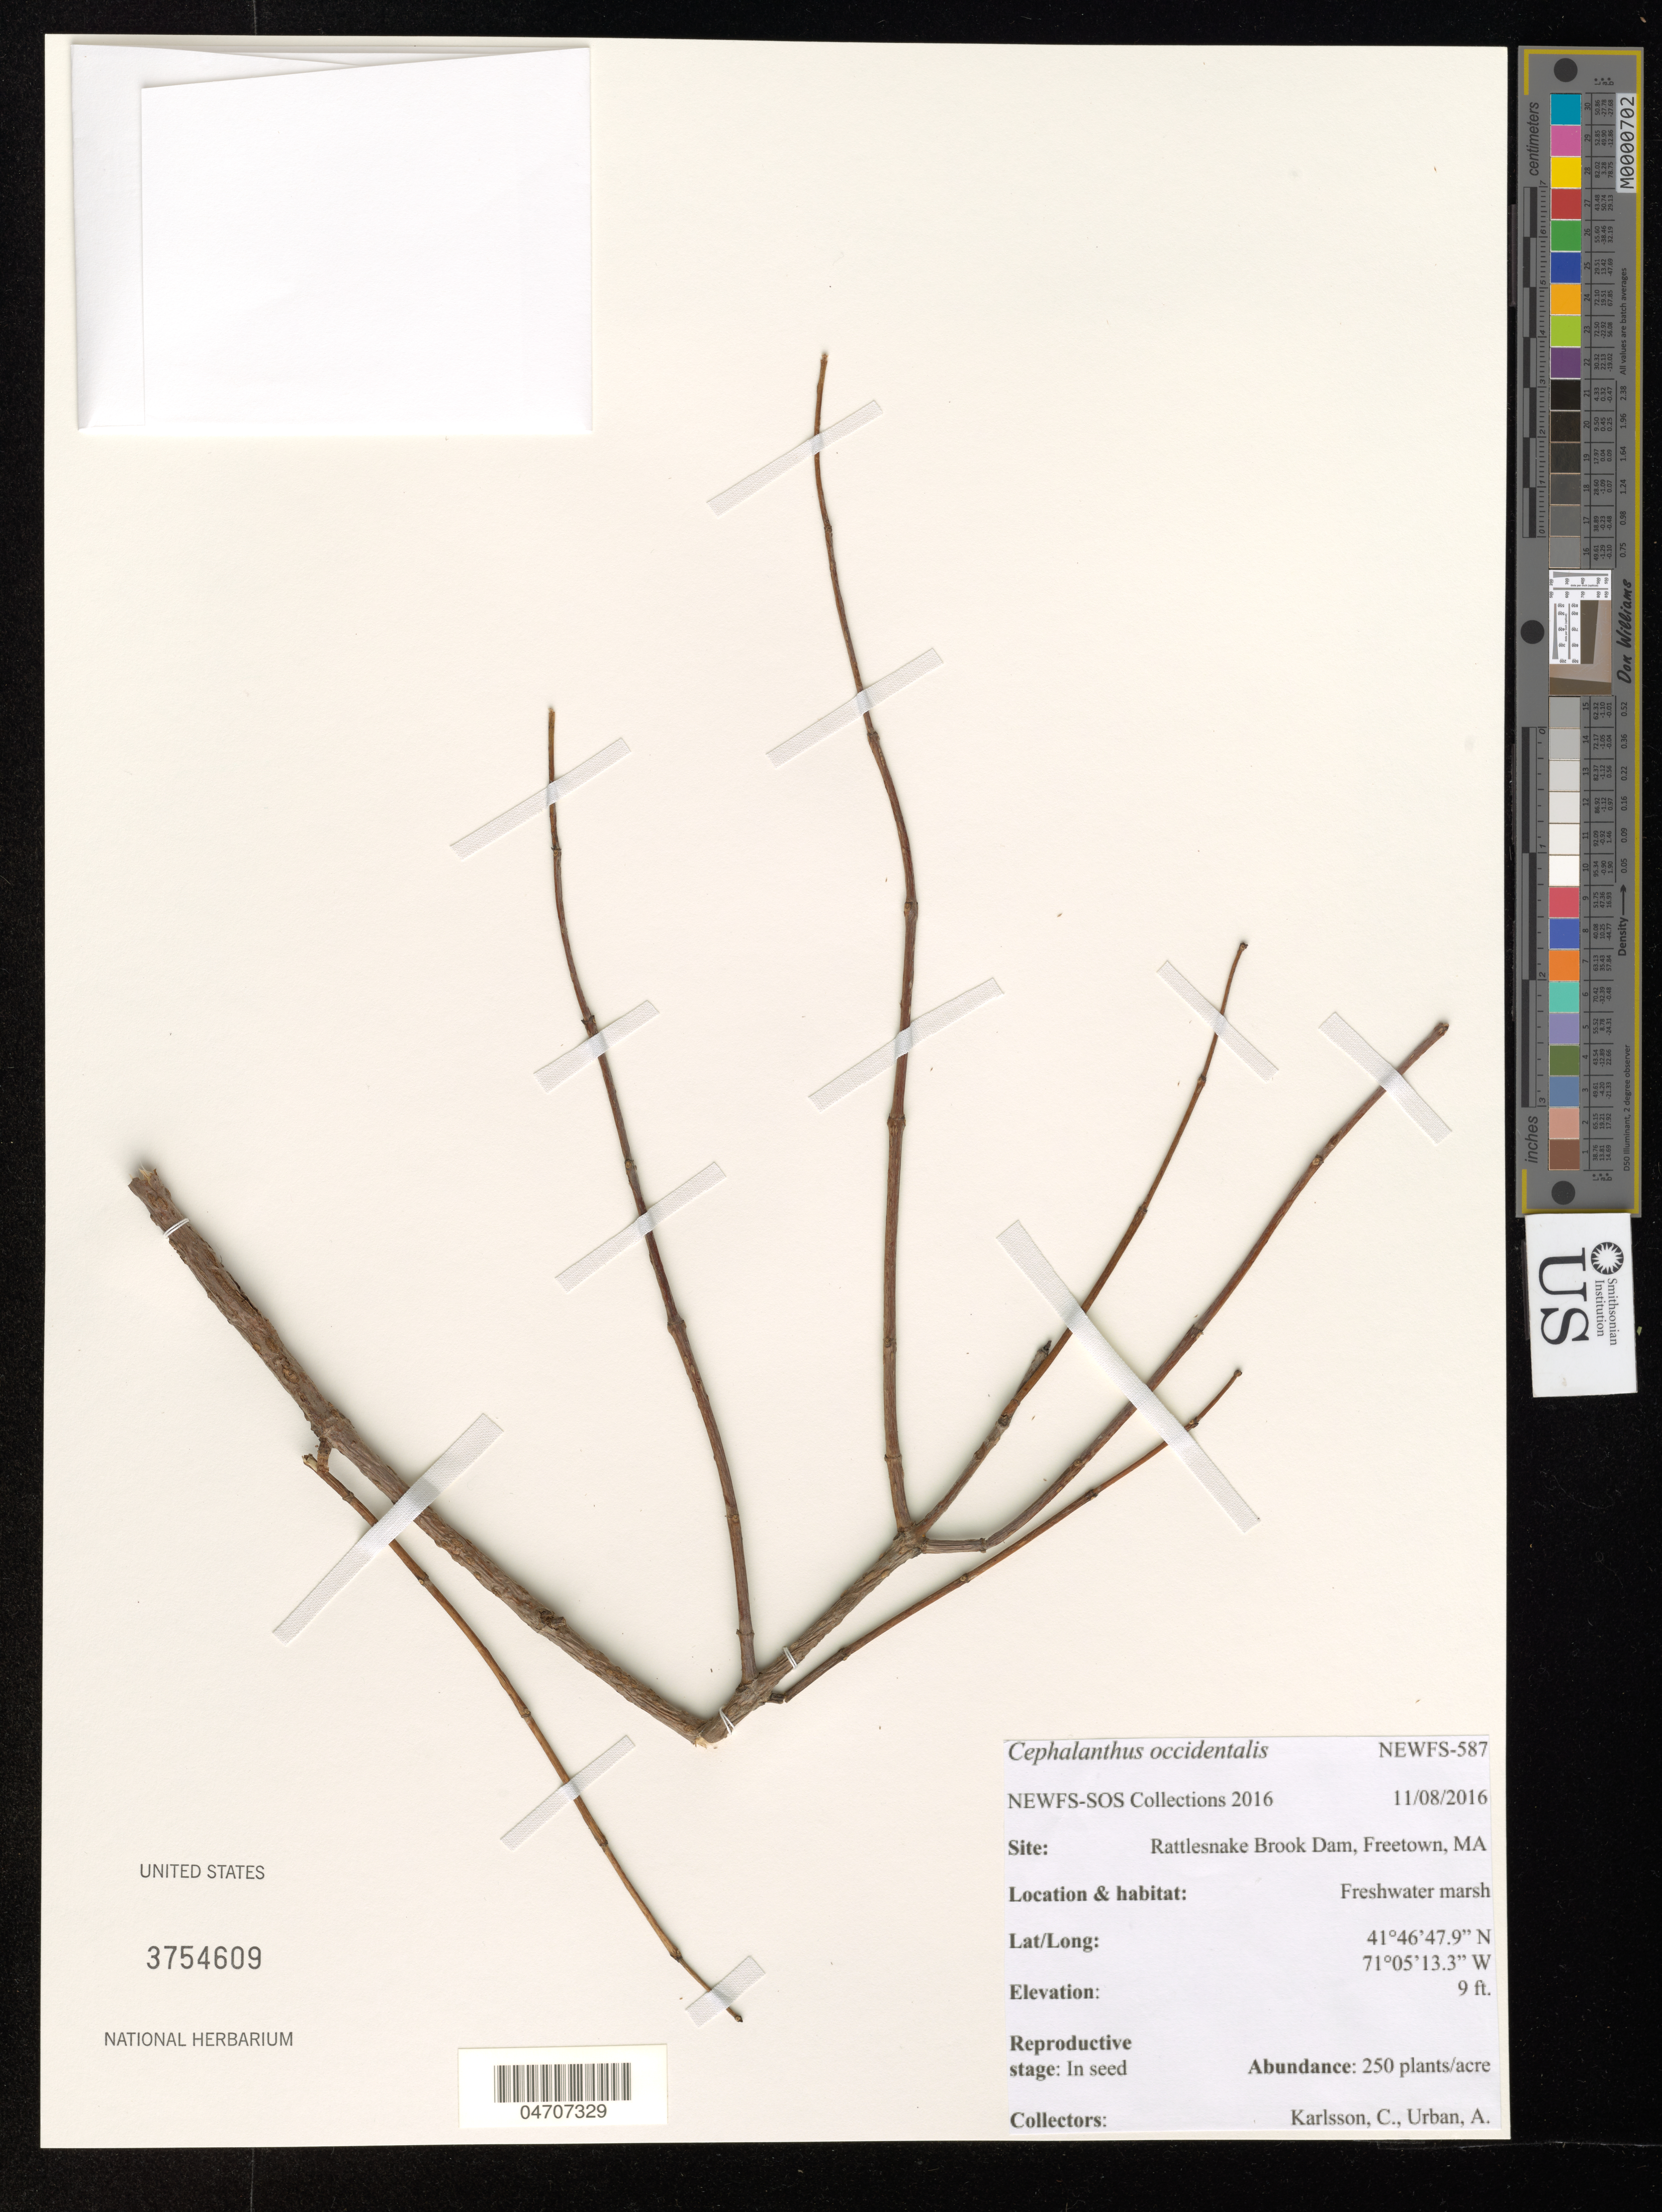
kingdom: Plantae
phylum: Tracheophyta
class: Magnoliopsida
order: Gentianales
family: Rubiaceae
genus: Cephalanthus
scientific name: Cephalanthus occidentalis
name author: L.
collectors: C. Karlsson & A. Urban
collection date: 2016-11-08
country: United States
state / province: Massachusetts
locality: Site: Rattlesnake Brook Dam, Freetown, MA.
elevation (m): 3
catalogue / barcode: US 3754609